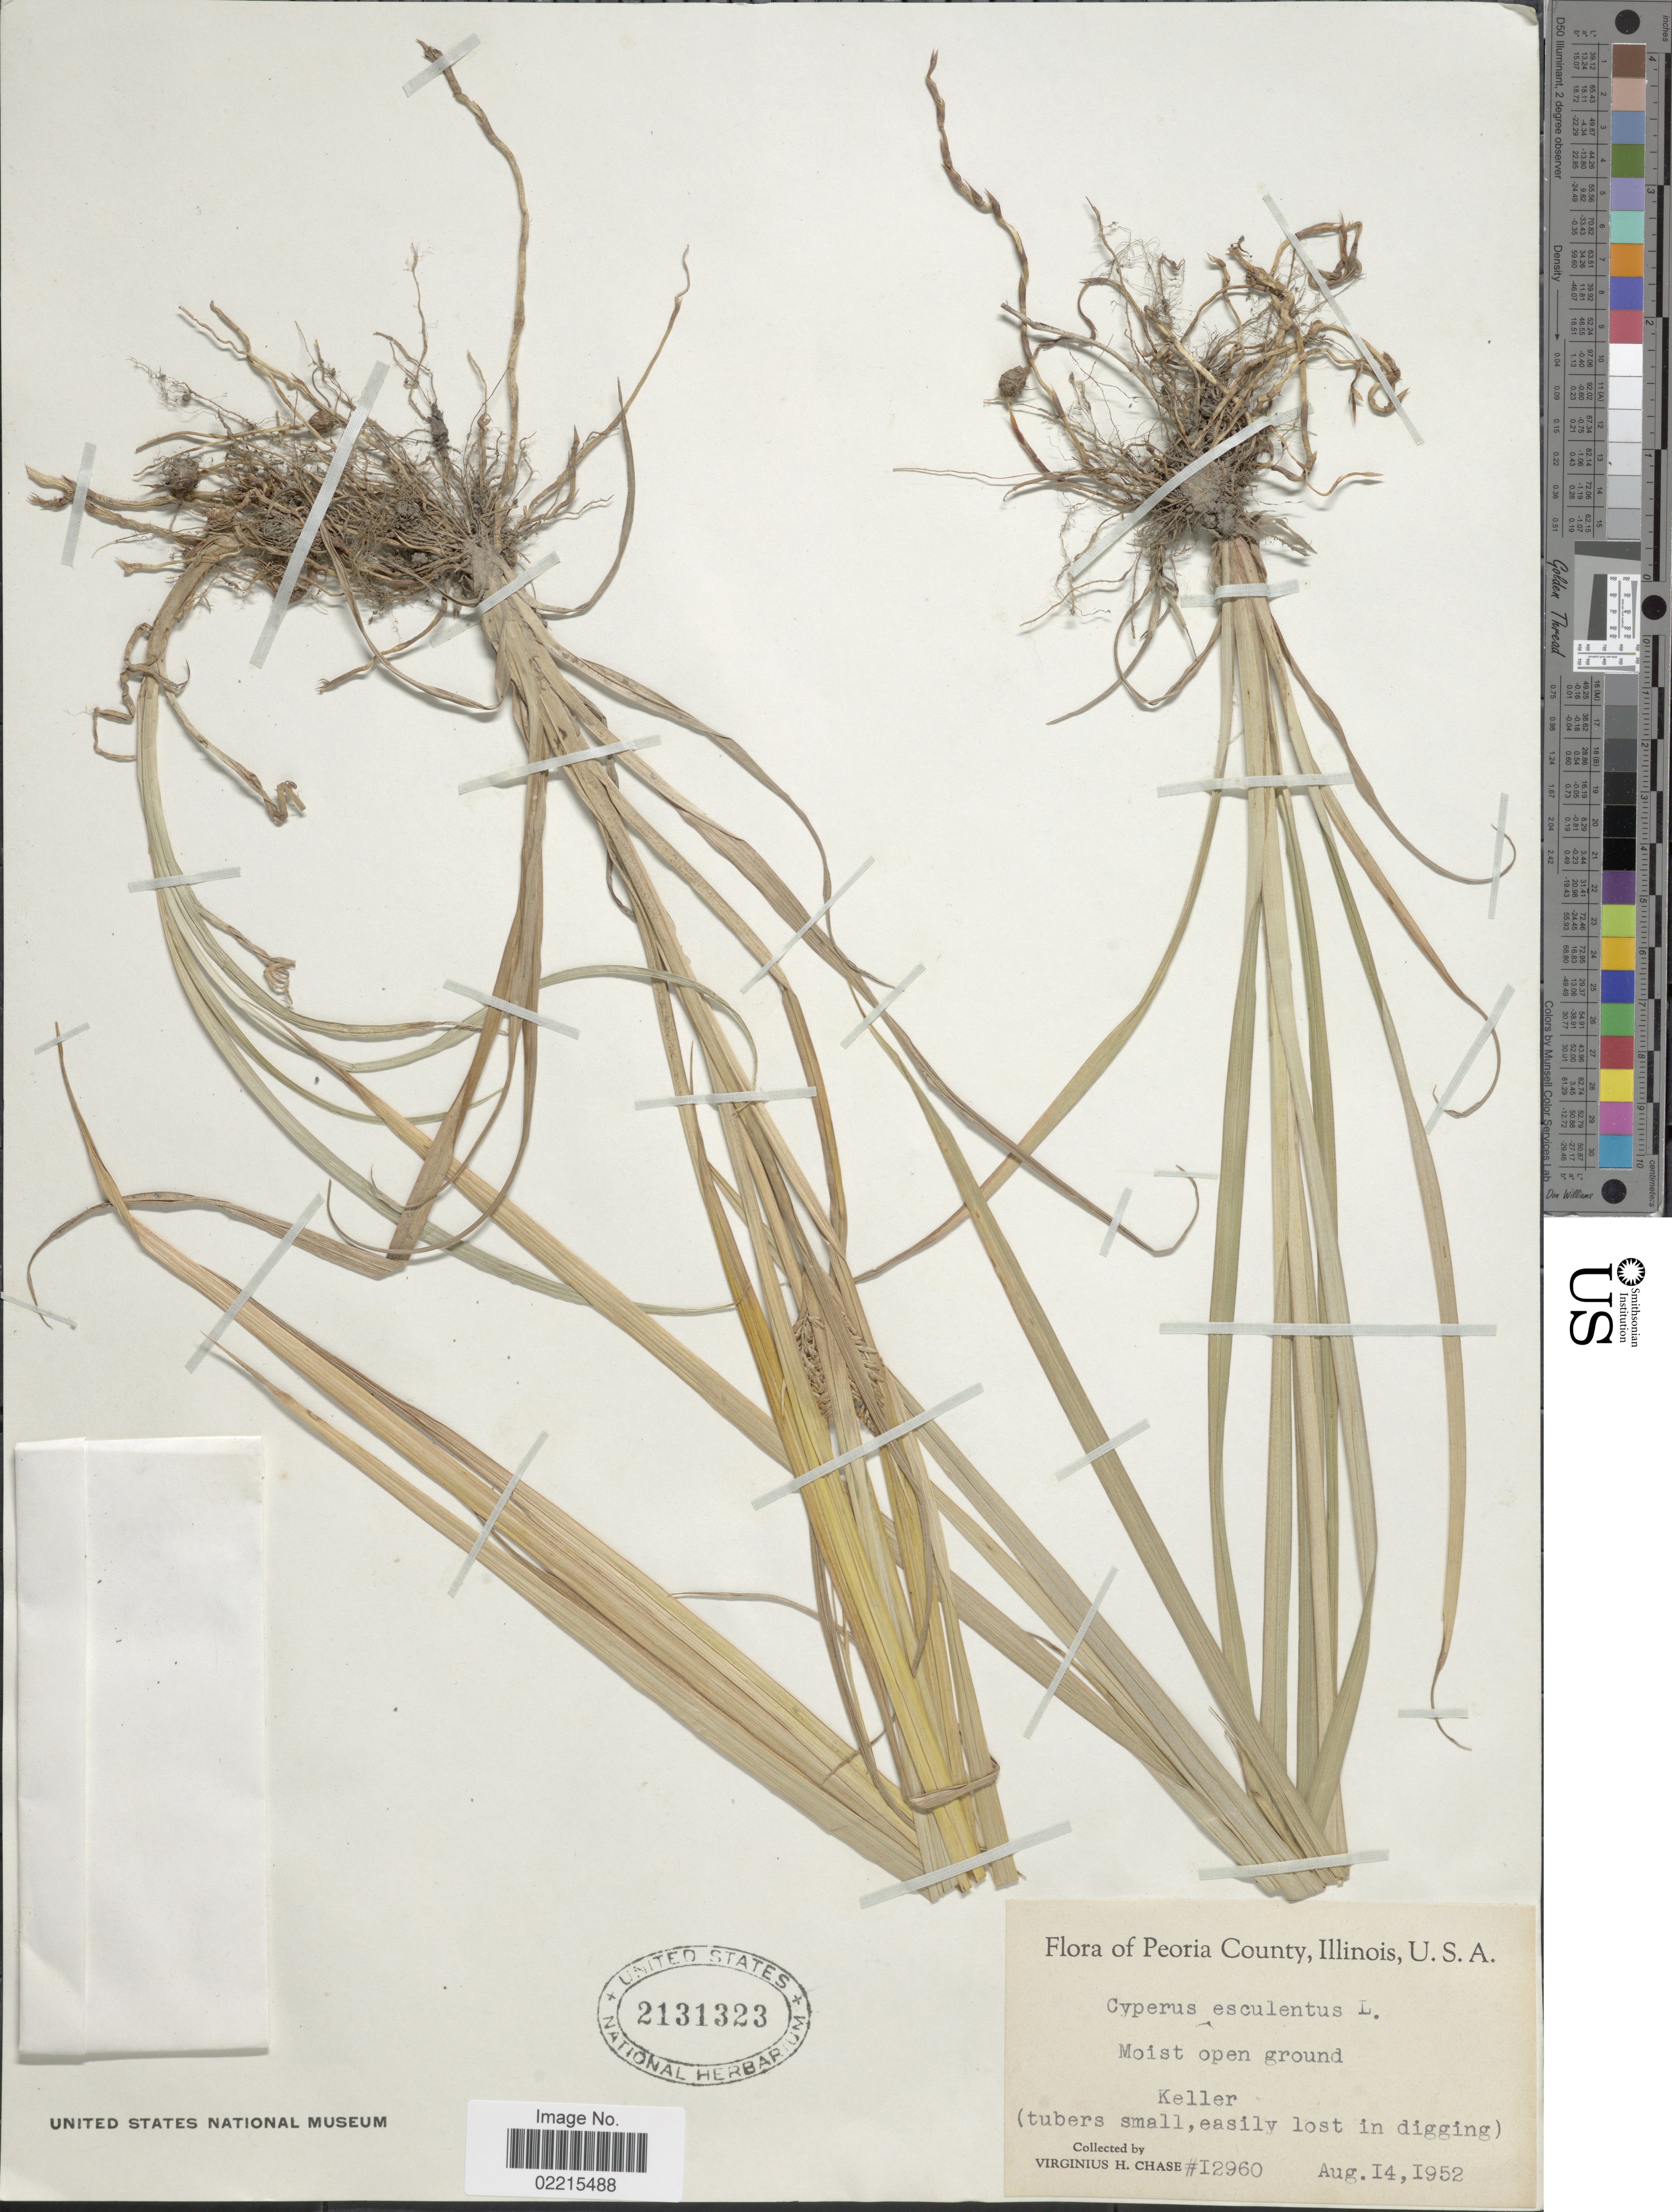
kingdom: Plantae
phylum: Tracheophyta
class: Liliopsida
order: Poales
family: Cyperaceae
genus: Cyperus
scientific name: Cyperus esculentus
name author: L.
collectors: V. H. Chase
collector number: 12960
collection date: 1952-08-14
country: United States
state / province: Illinois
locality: Peoria County, Moist open ground, keller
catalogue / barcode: US 2131323